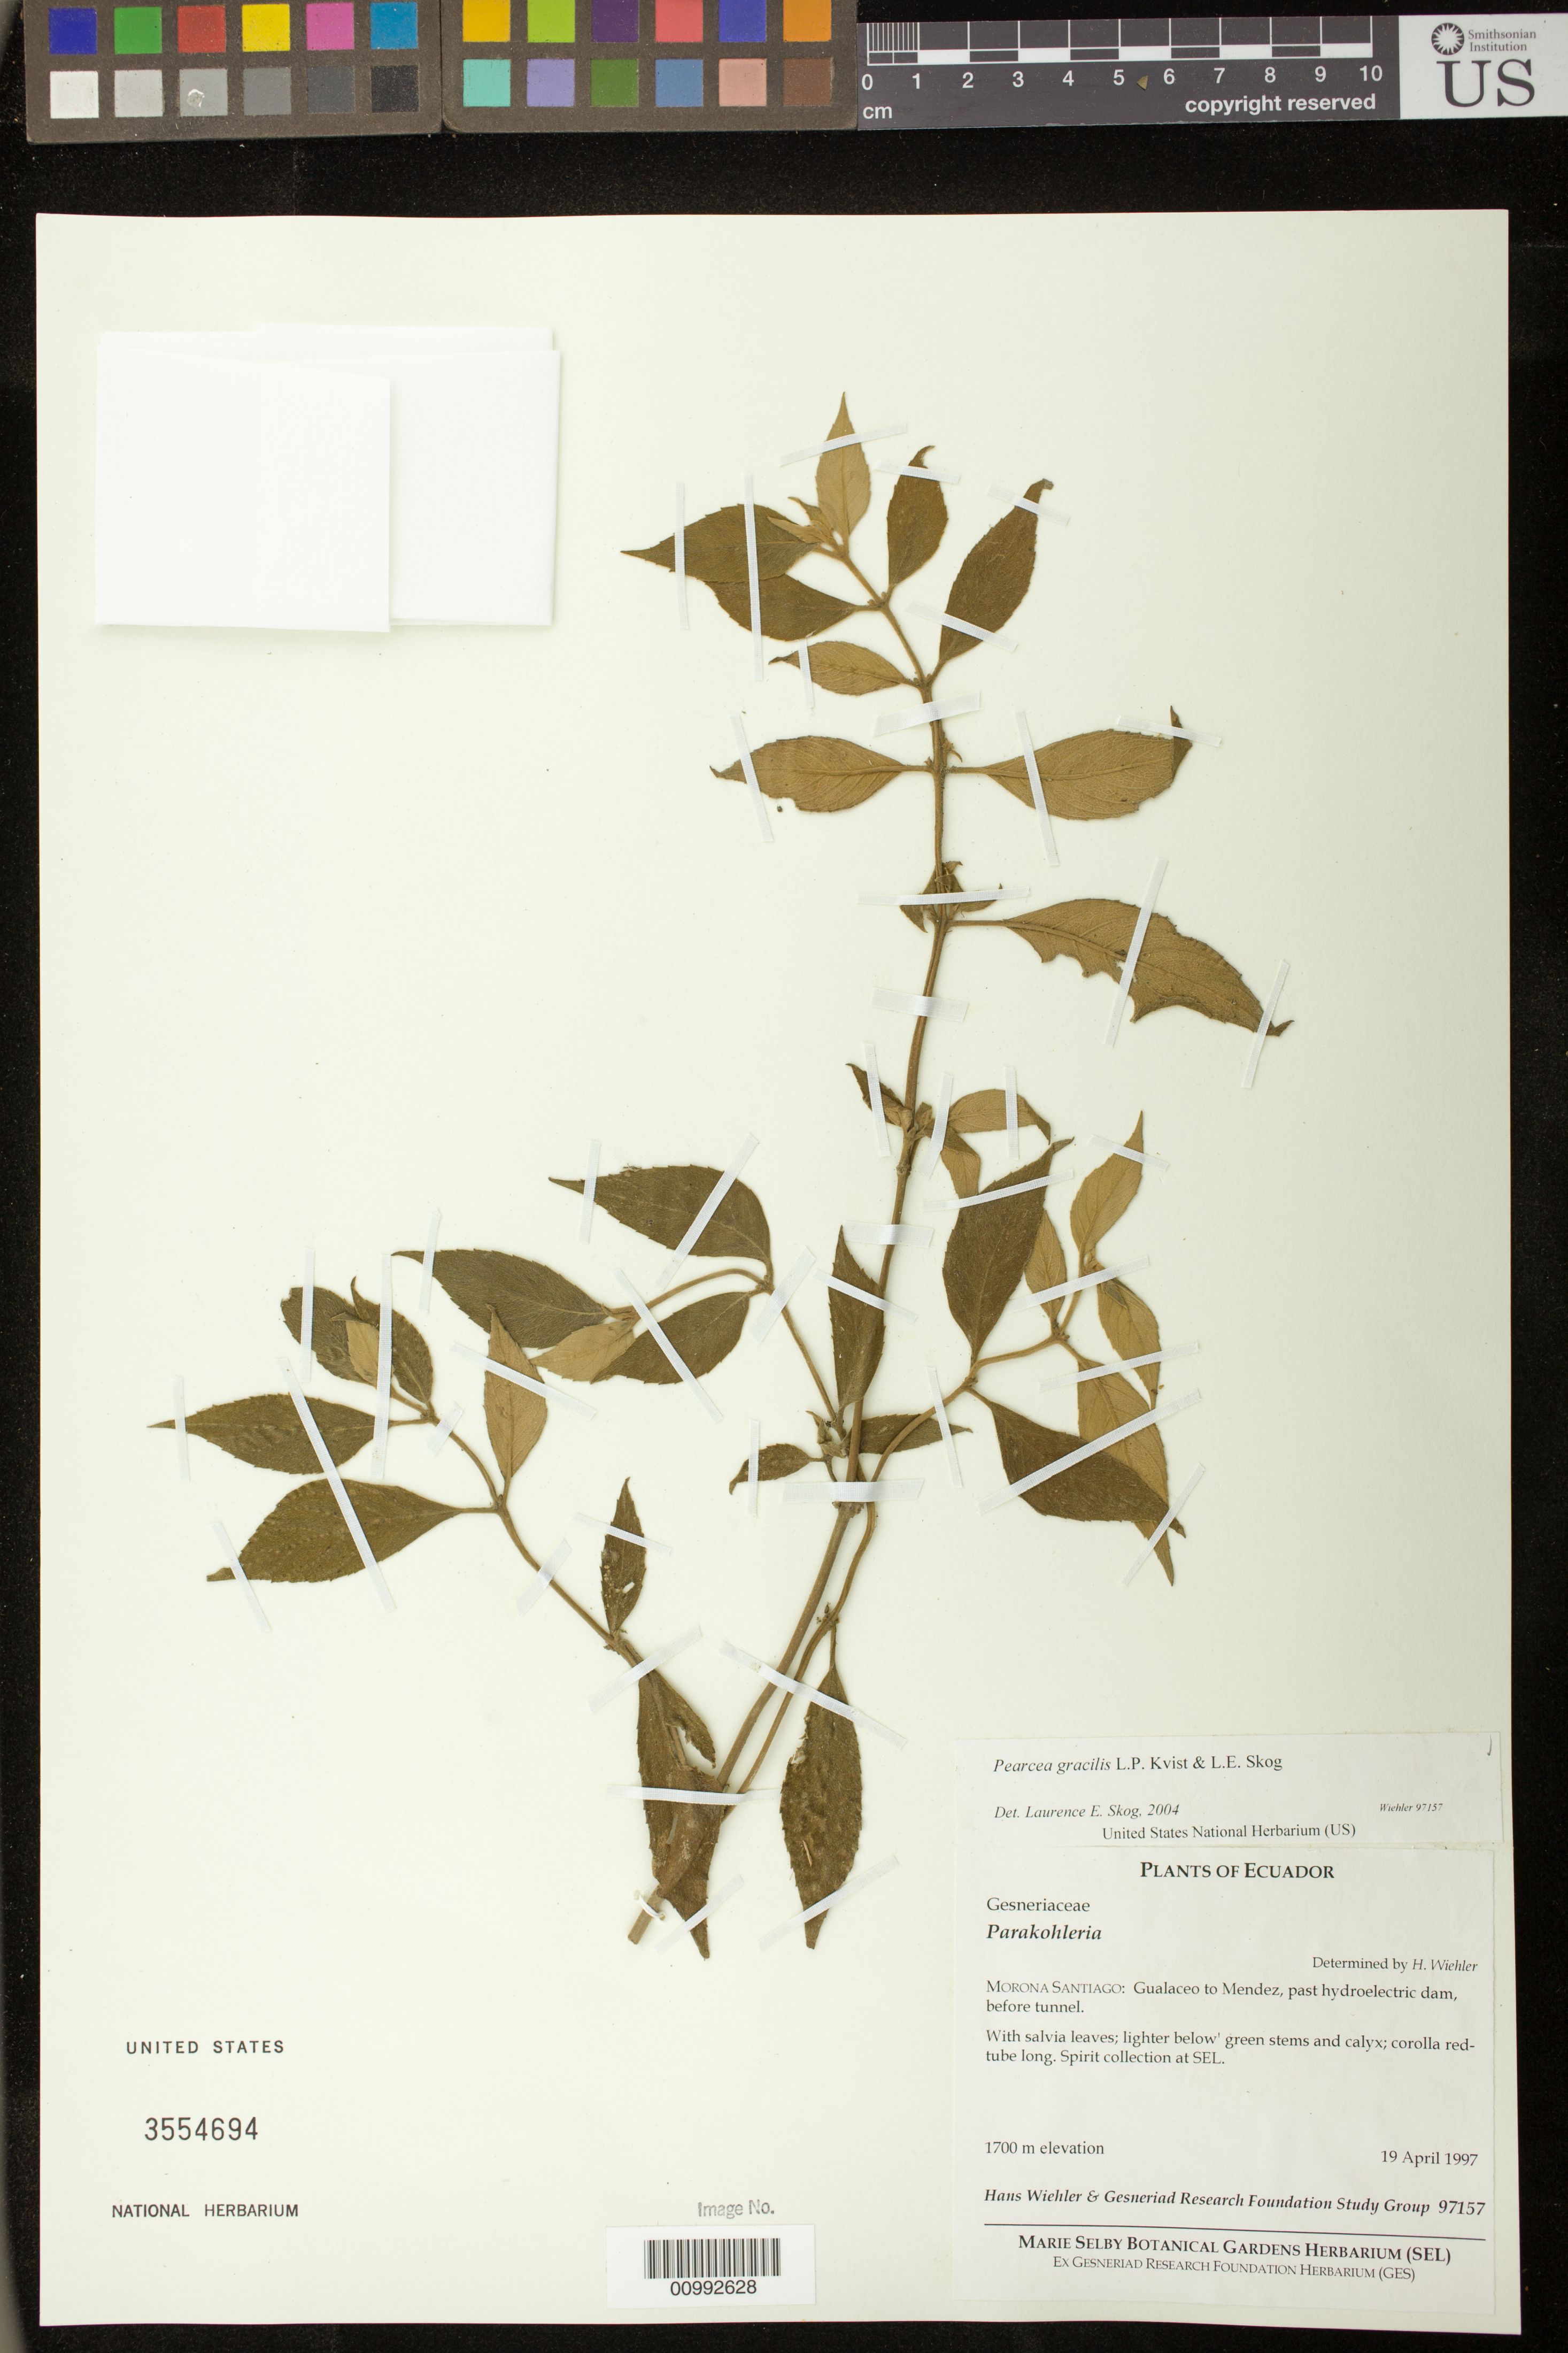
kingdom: Plantae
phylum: Tracheophyta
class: Magnoliopsida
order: Lamiales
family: Gesneriaceae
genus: Pearcea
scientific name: Pearcea gracilis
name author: L.P. Kvist & L.E. Skog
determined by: Skog, Laurence E.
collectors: H. J. Wiehler & GRF Study Group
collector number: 97157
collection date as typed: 19 Apr 1997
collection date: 1997-04-19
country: Ecuador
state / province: Morona-Santiago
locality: Morona-Santiago: Gualaceo to Mendez, past hydroelectric dam, before tunnel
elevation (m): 1700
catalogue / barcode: US 3554694